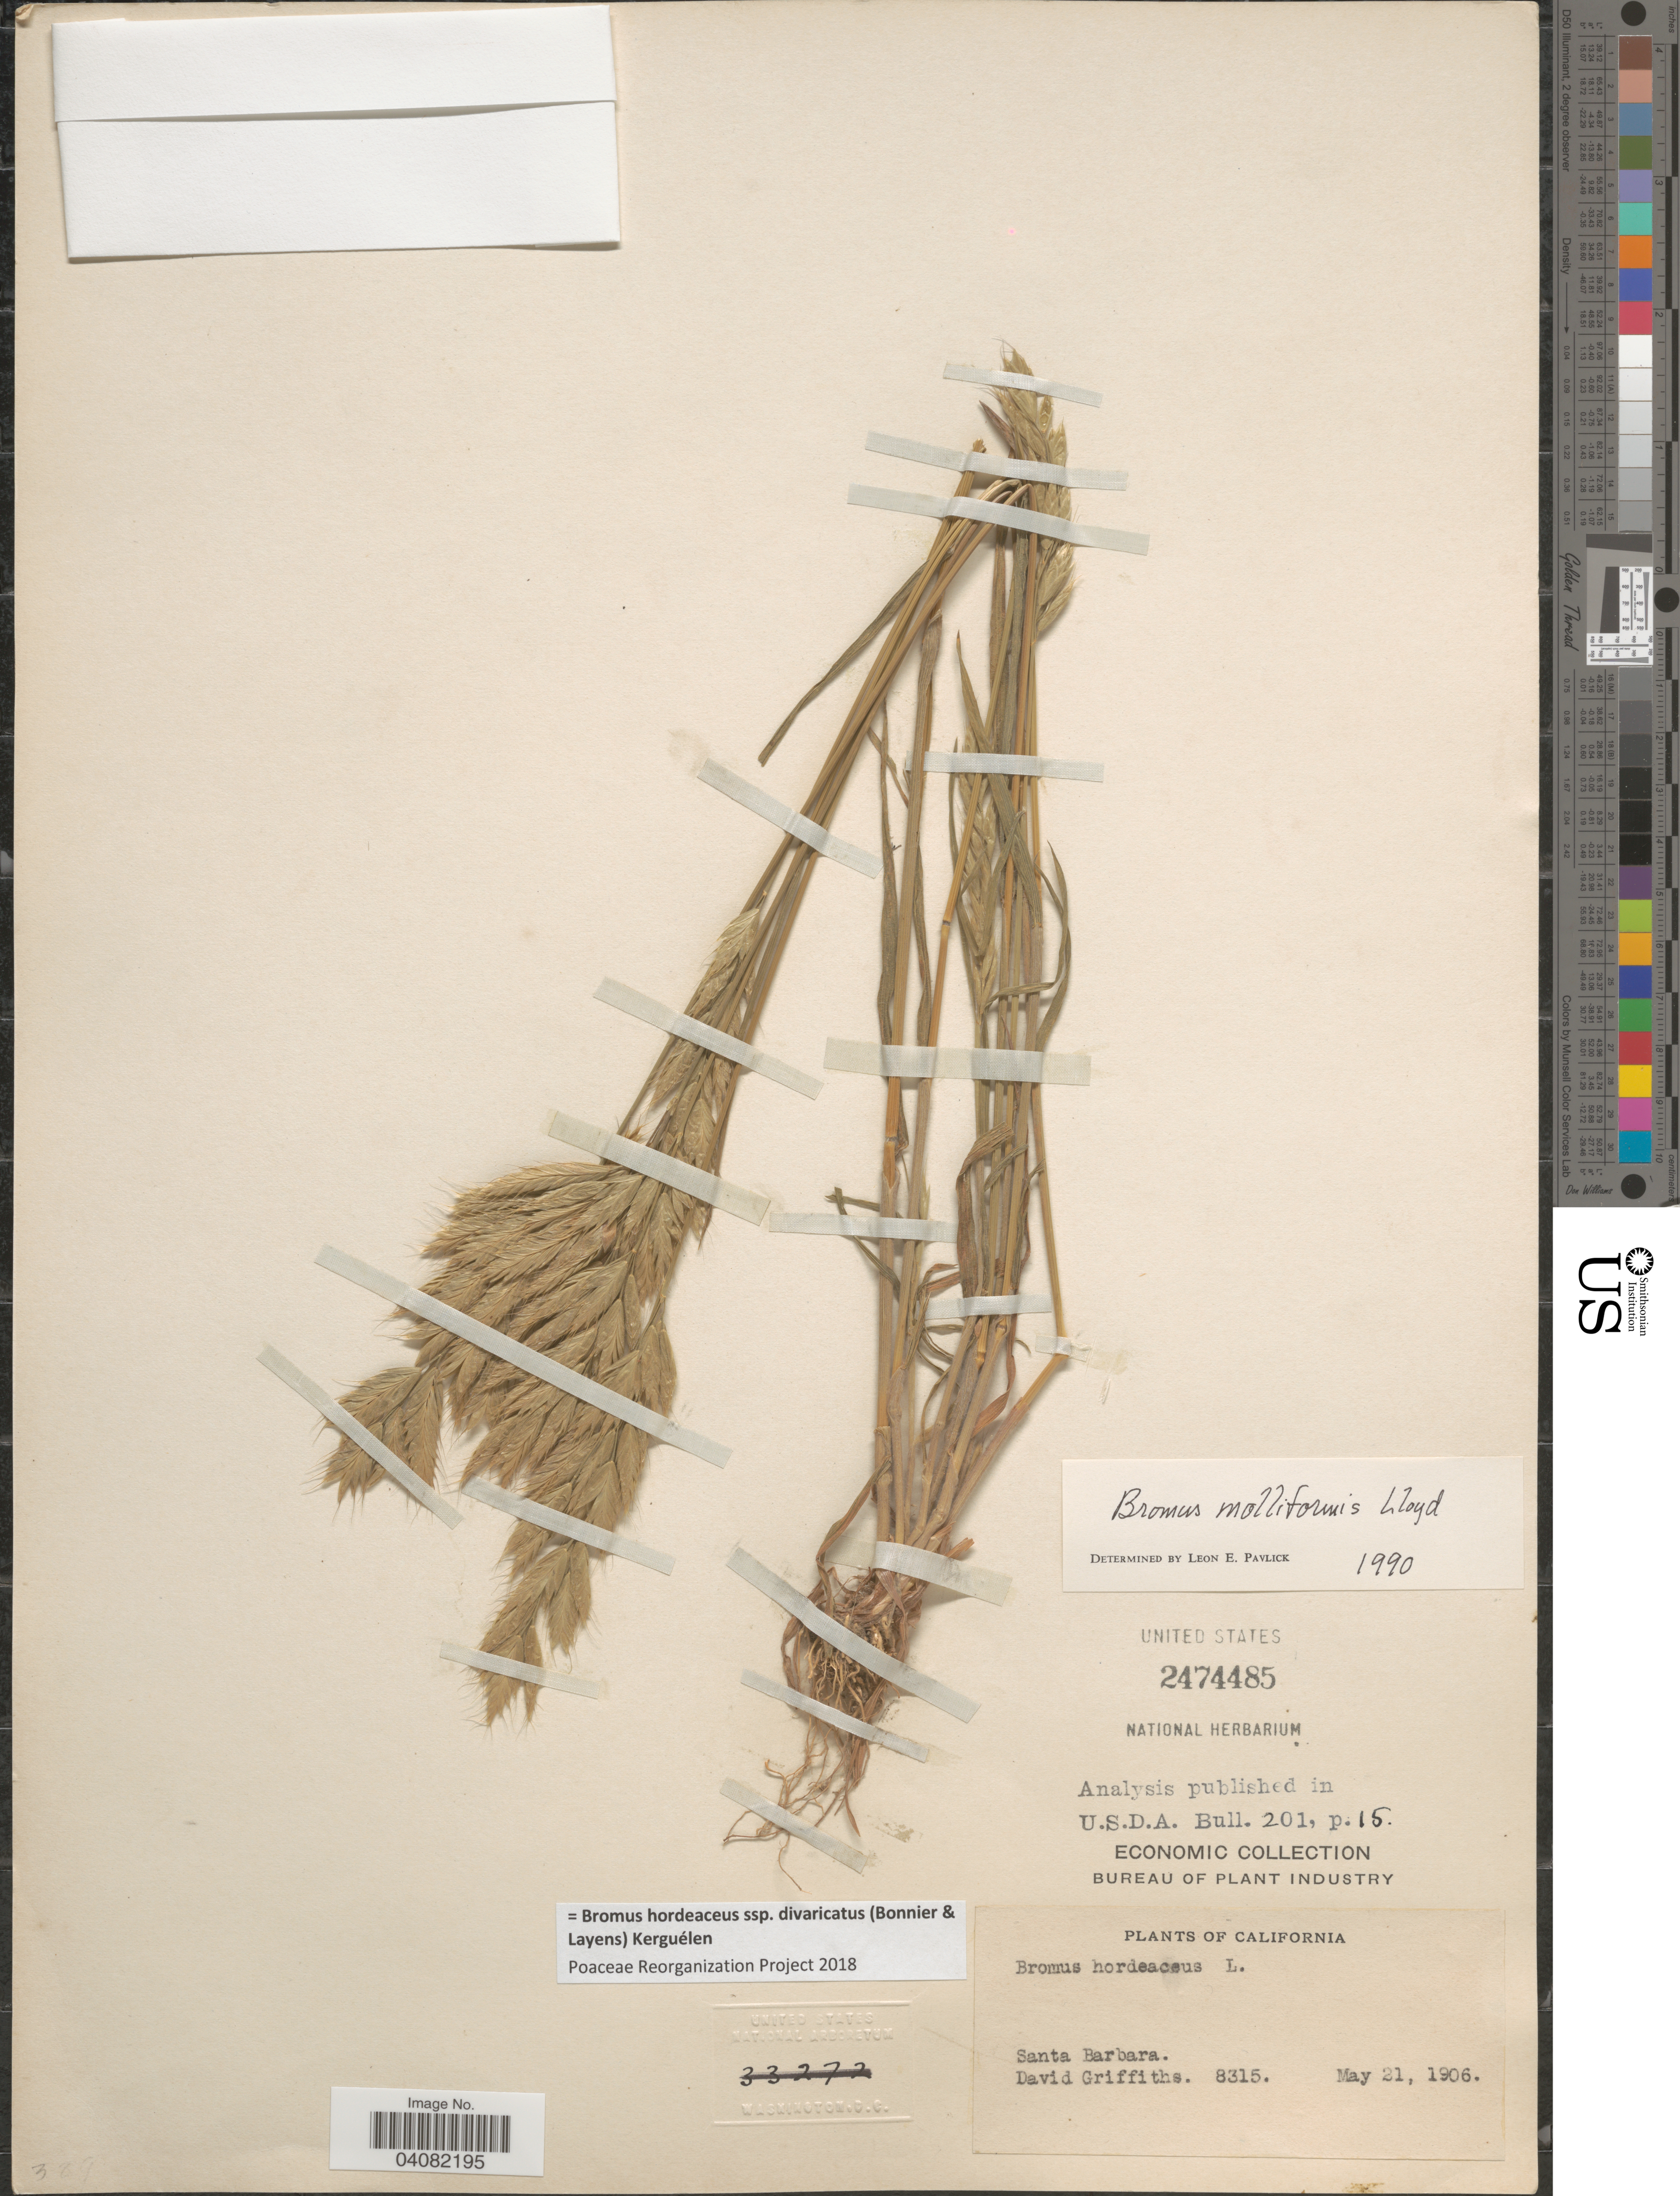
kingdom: Plantae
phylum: Tracheophyta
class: Liliopsida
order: Poales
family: Poaceae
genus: Bromus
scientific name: Bromus hordeaceus subsp. divaricatus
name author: (Bonnier & Layens) Kerguélen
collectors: D. Griffiths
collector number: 8315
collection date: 1906-05-21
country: United States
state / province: California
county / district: Santa Barbara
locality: Santa Barbara.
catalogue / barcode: US 2474485